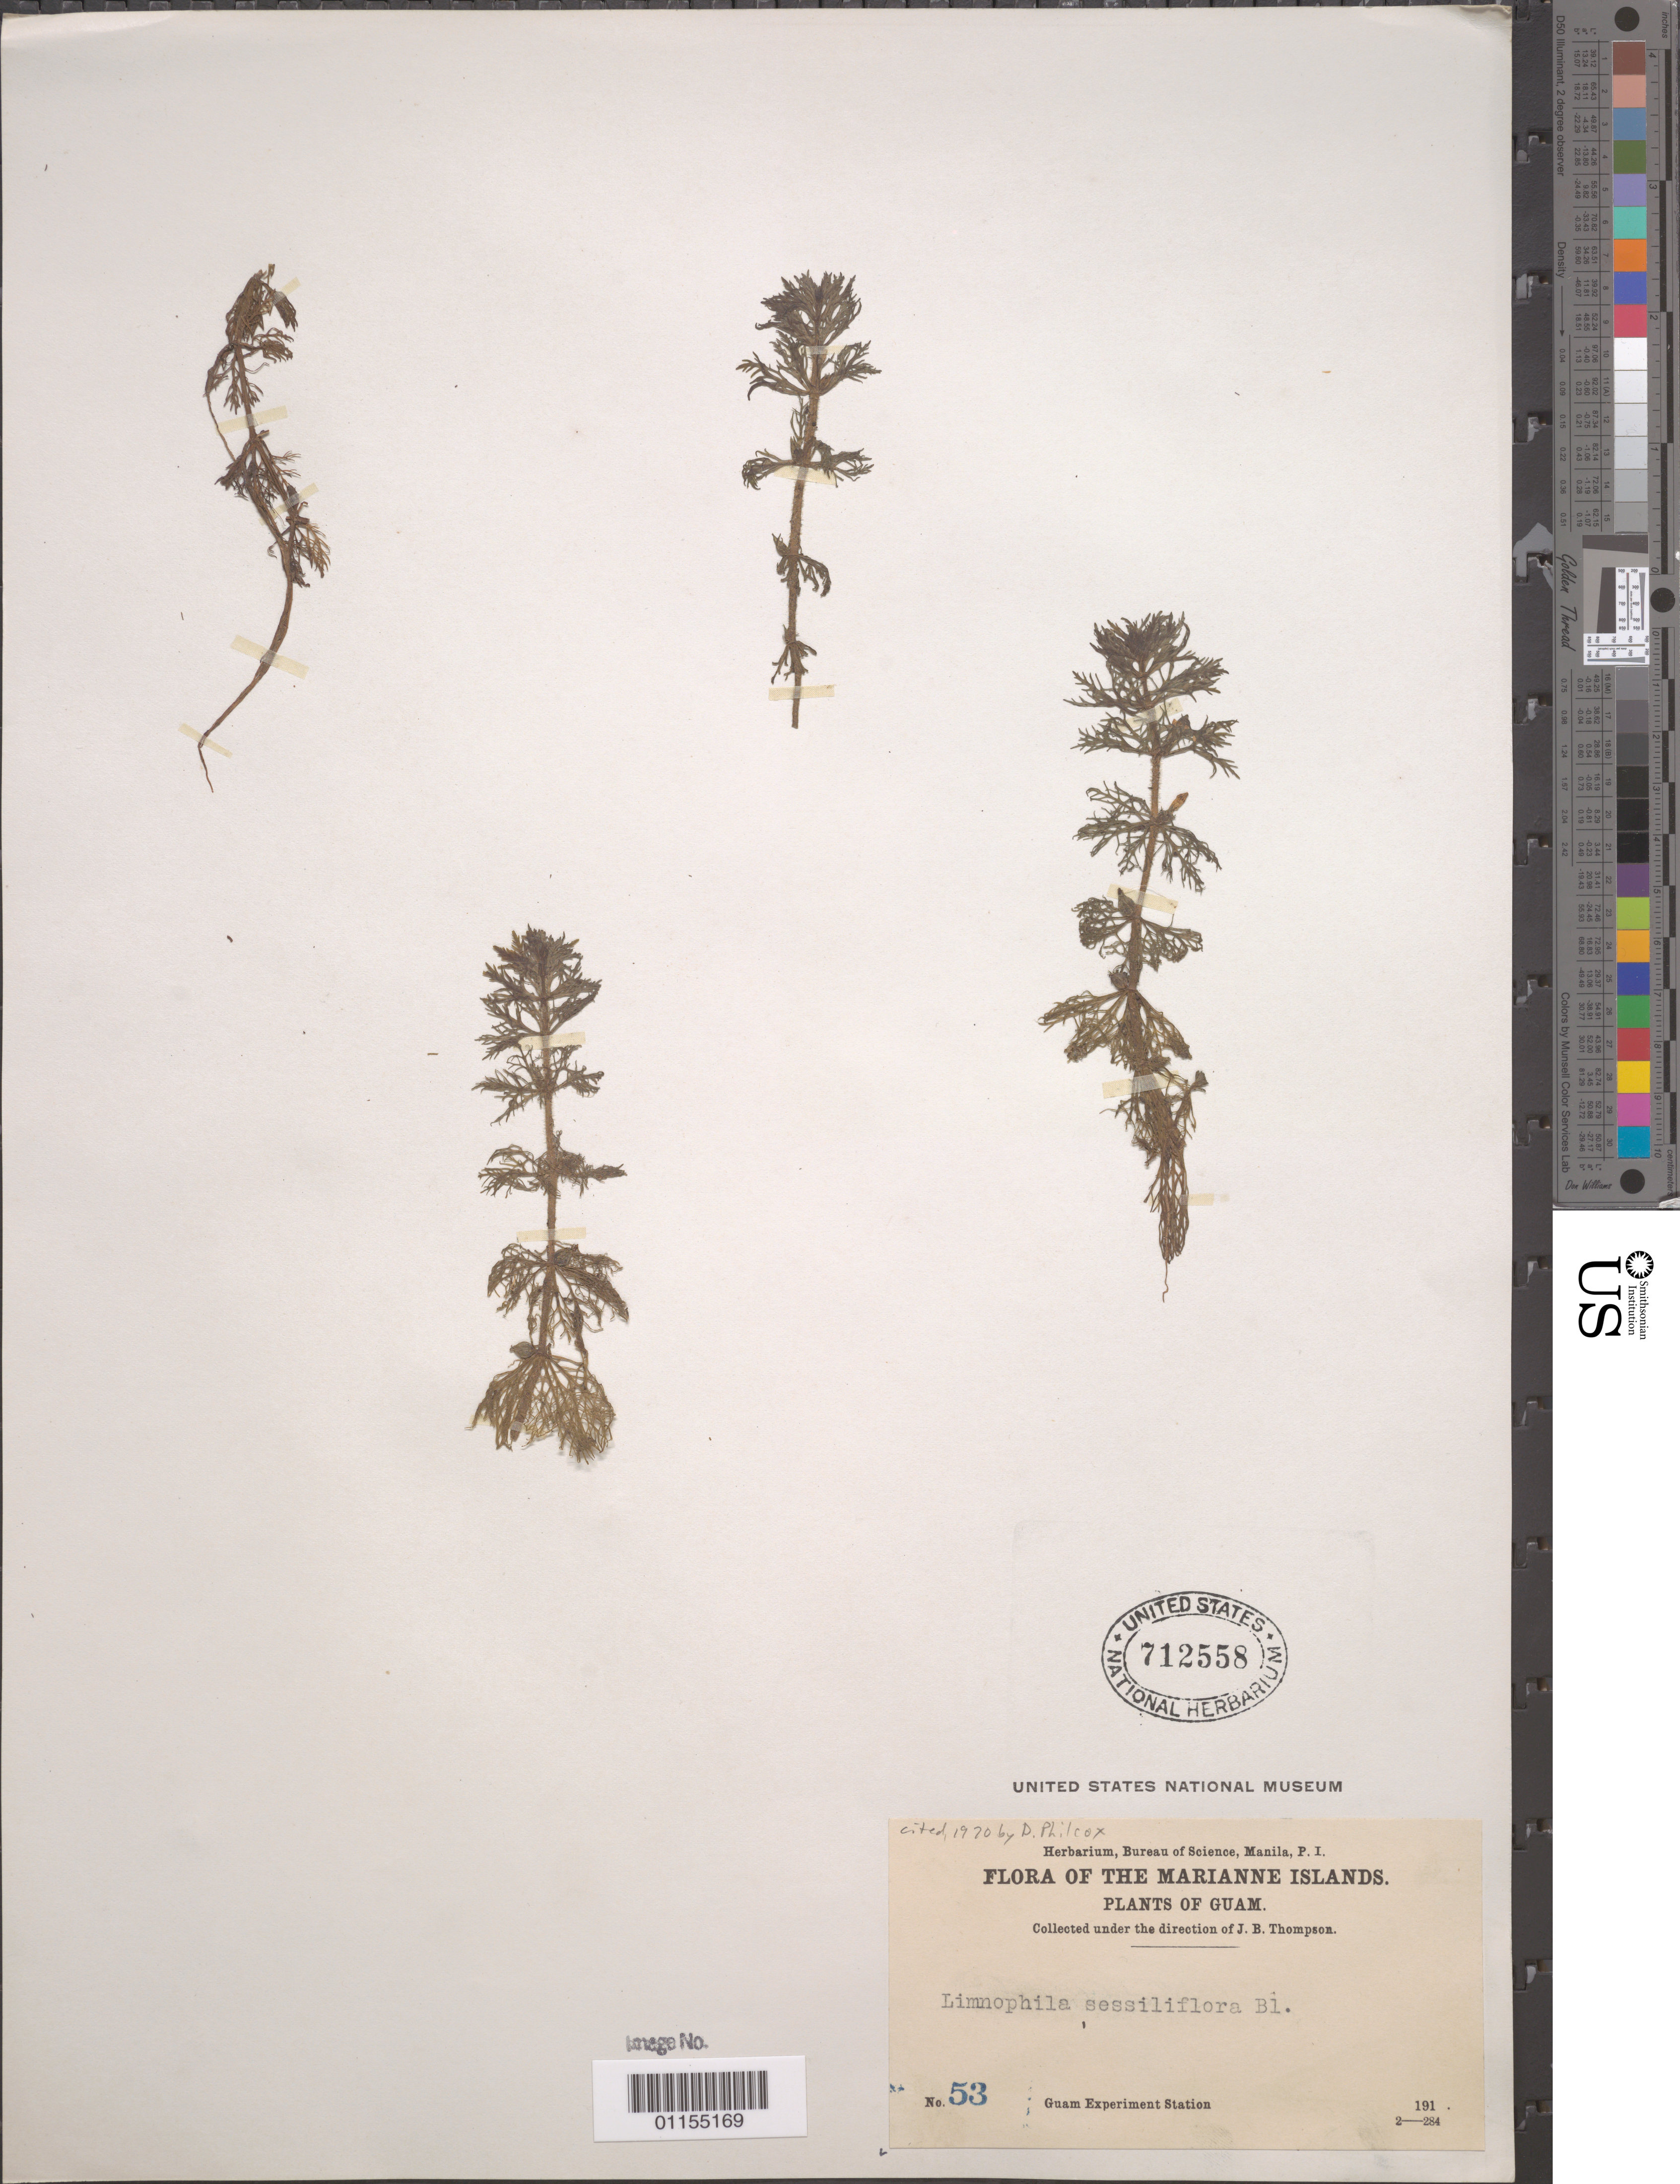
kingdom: Plantae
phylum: Tracheophyta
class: Magnoliopsida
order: Lamiales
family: Plantaginaceae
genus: Limnophila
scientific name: Limnophila sessiliflora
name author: (Vahl) Blume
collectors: J. B. Thompson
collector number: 53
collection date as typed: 191-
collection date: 1910/1919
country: Guam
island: Guam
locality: Guam experiment Station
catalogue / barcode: US 712558